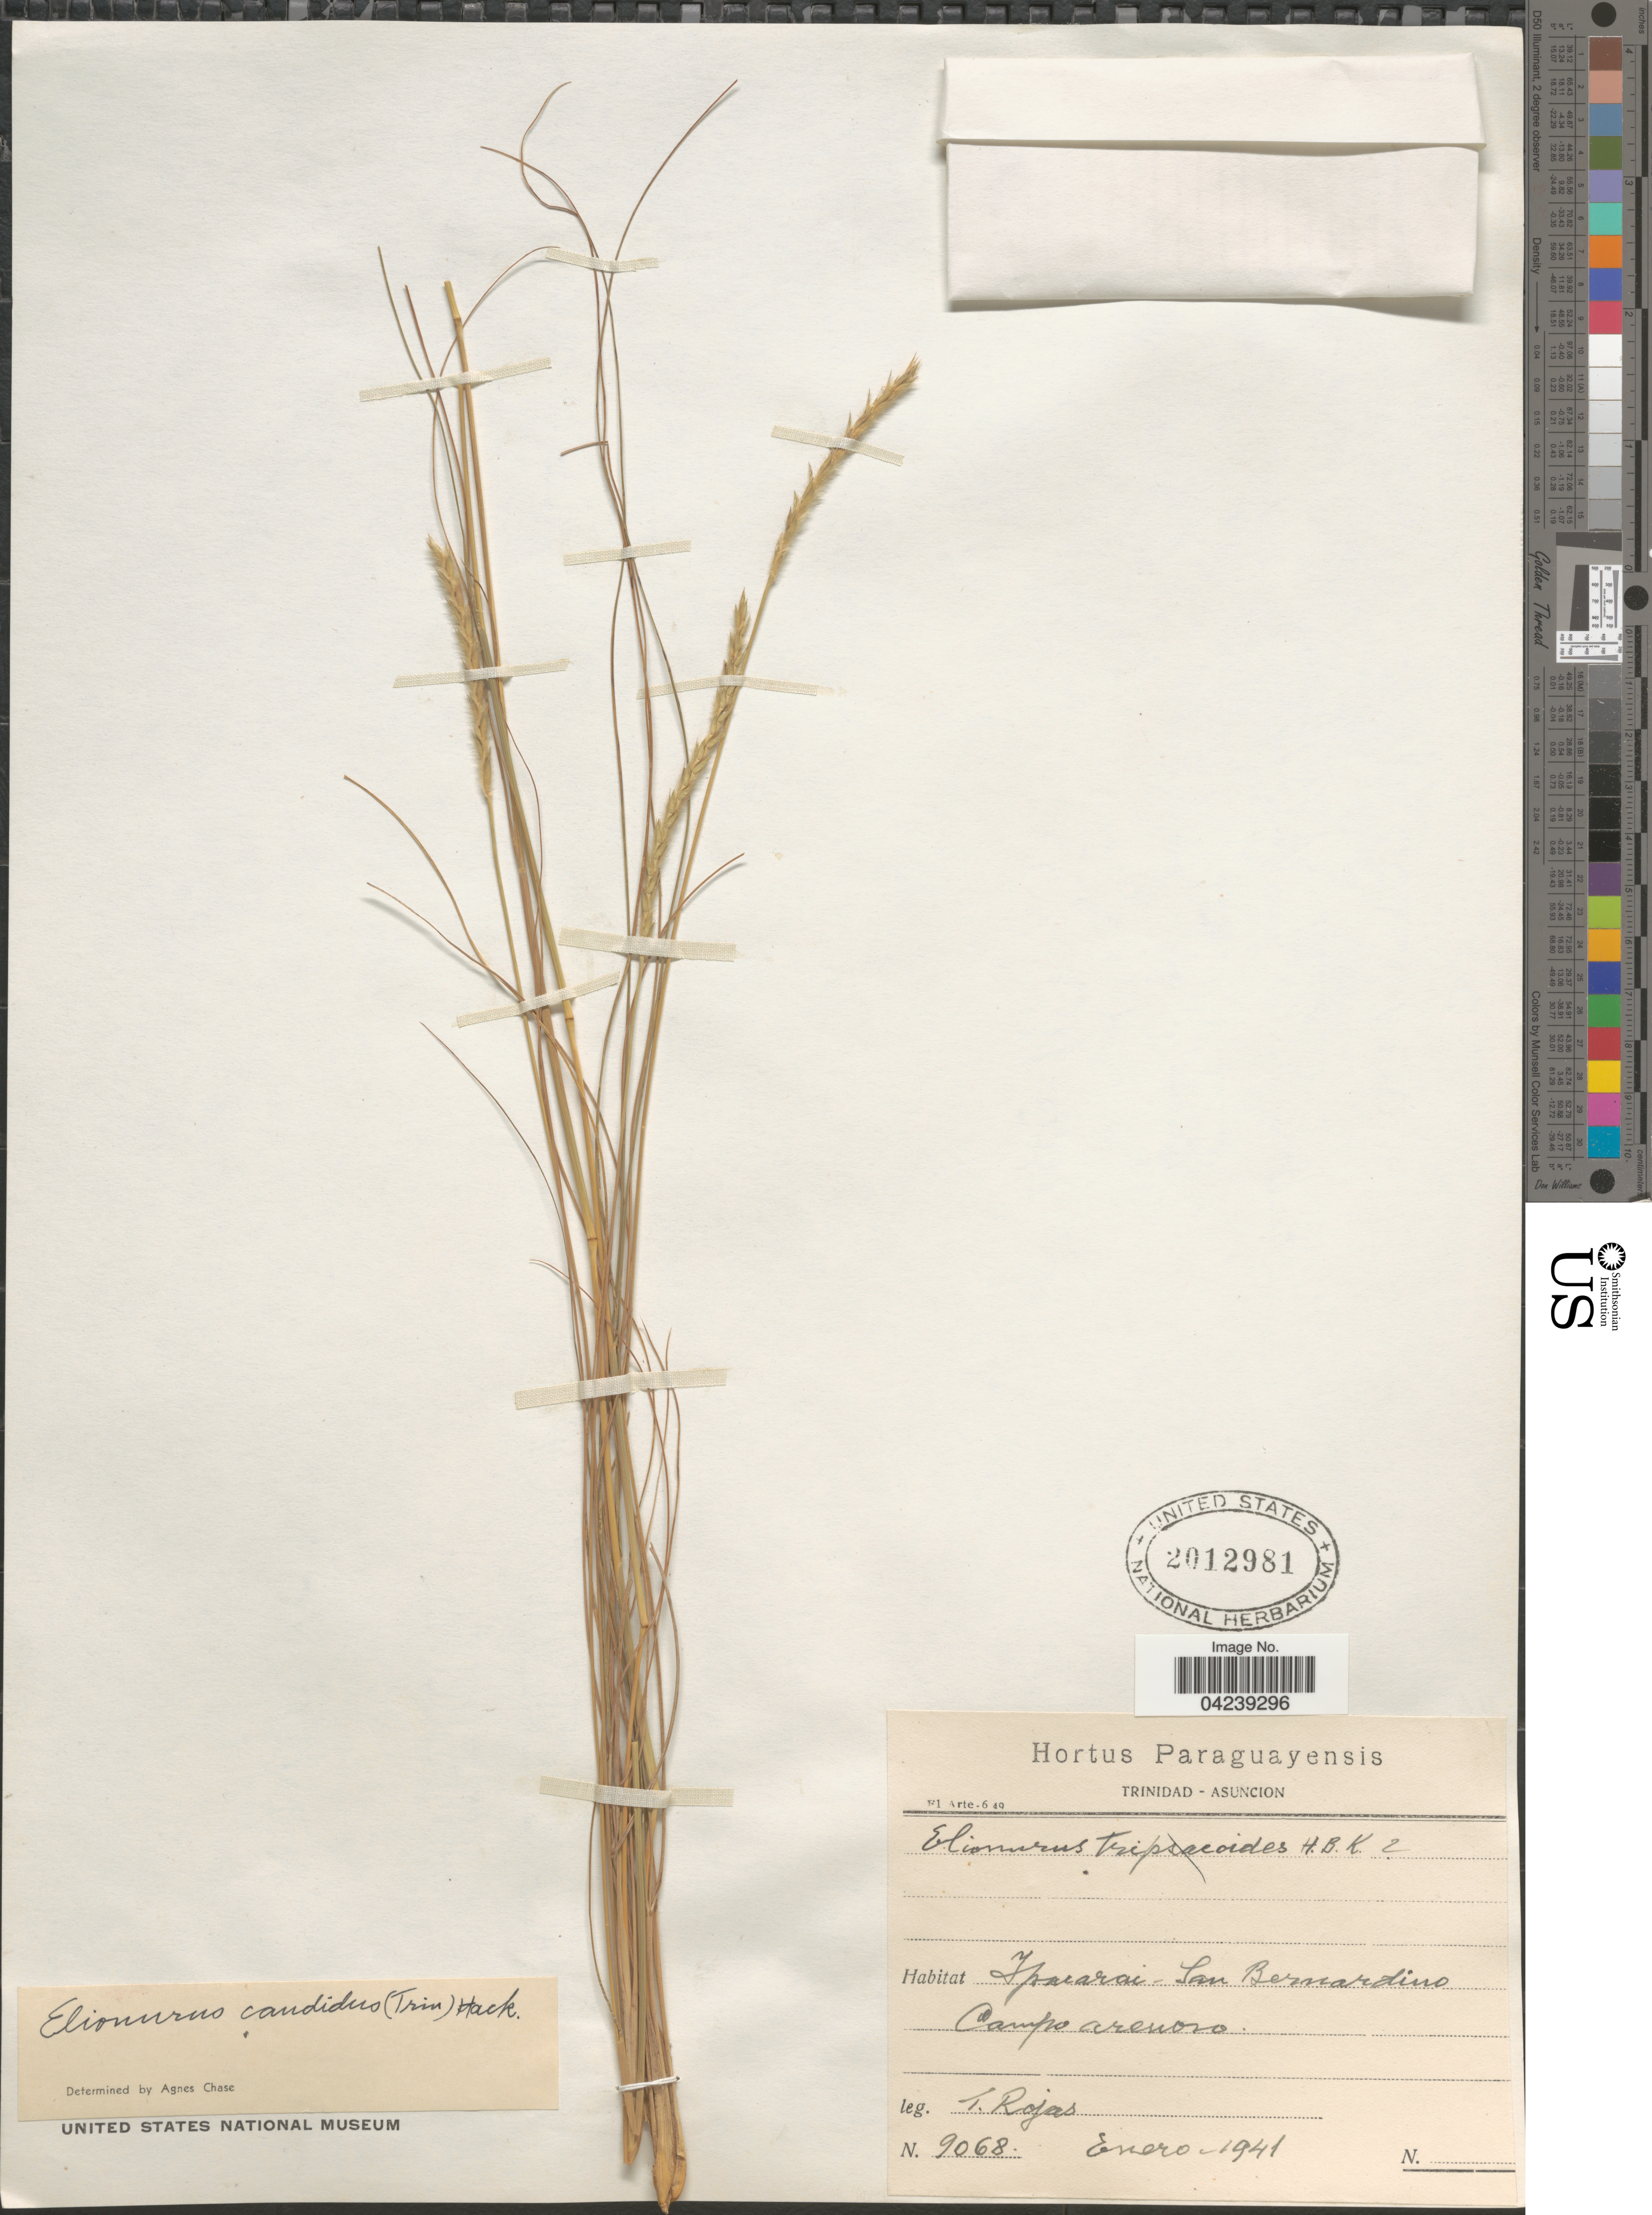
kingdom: Plantae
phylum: Tracheophyta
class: Liliopsida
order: Poales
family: Poaceae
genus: Elionurus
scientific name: Elionurus tripsacoides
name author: Humb. & Bonpl. ex Willd.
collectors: T. Rojas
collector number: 9068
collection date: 1941-01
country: Paraguay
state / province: Asuncion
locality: Trinidad-Asuncion. Ipacarai. San Bernardino. Campo arenoso.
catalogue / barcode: US 2012981